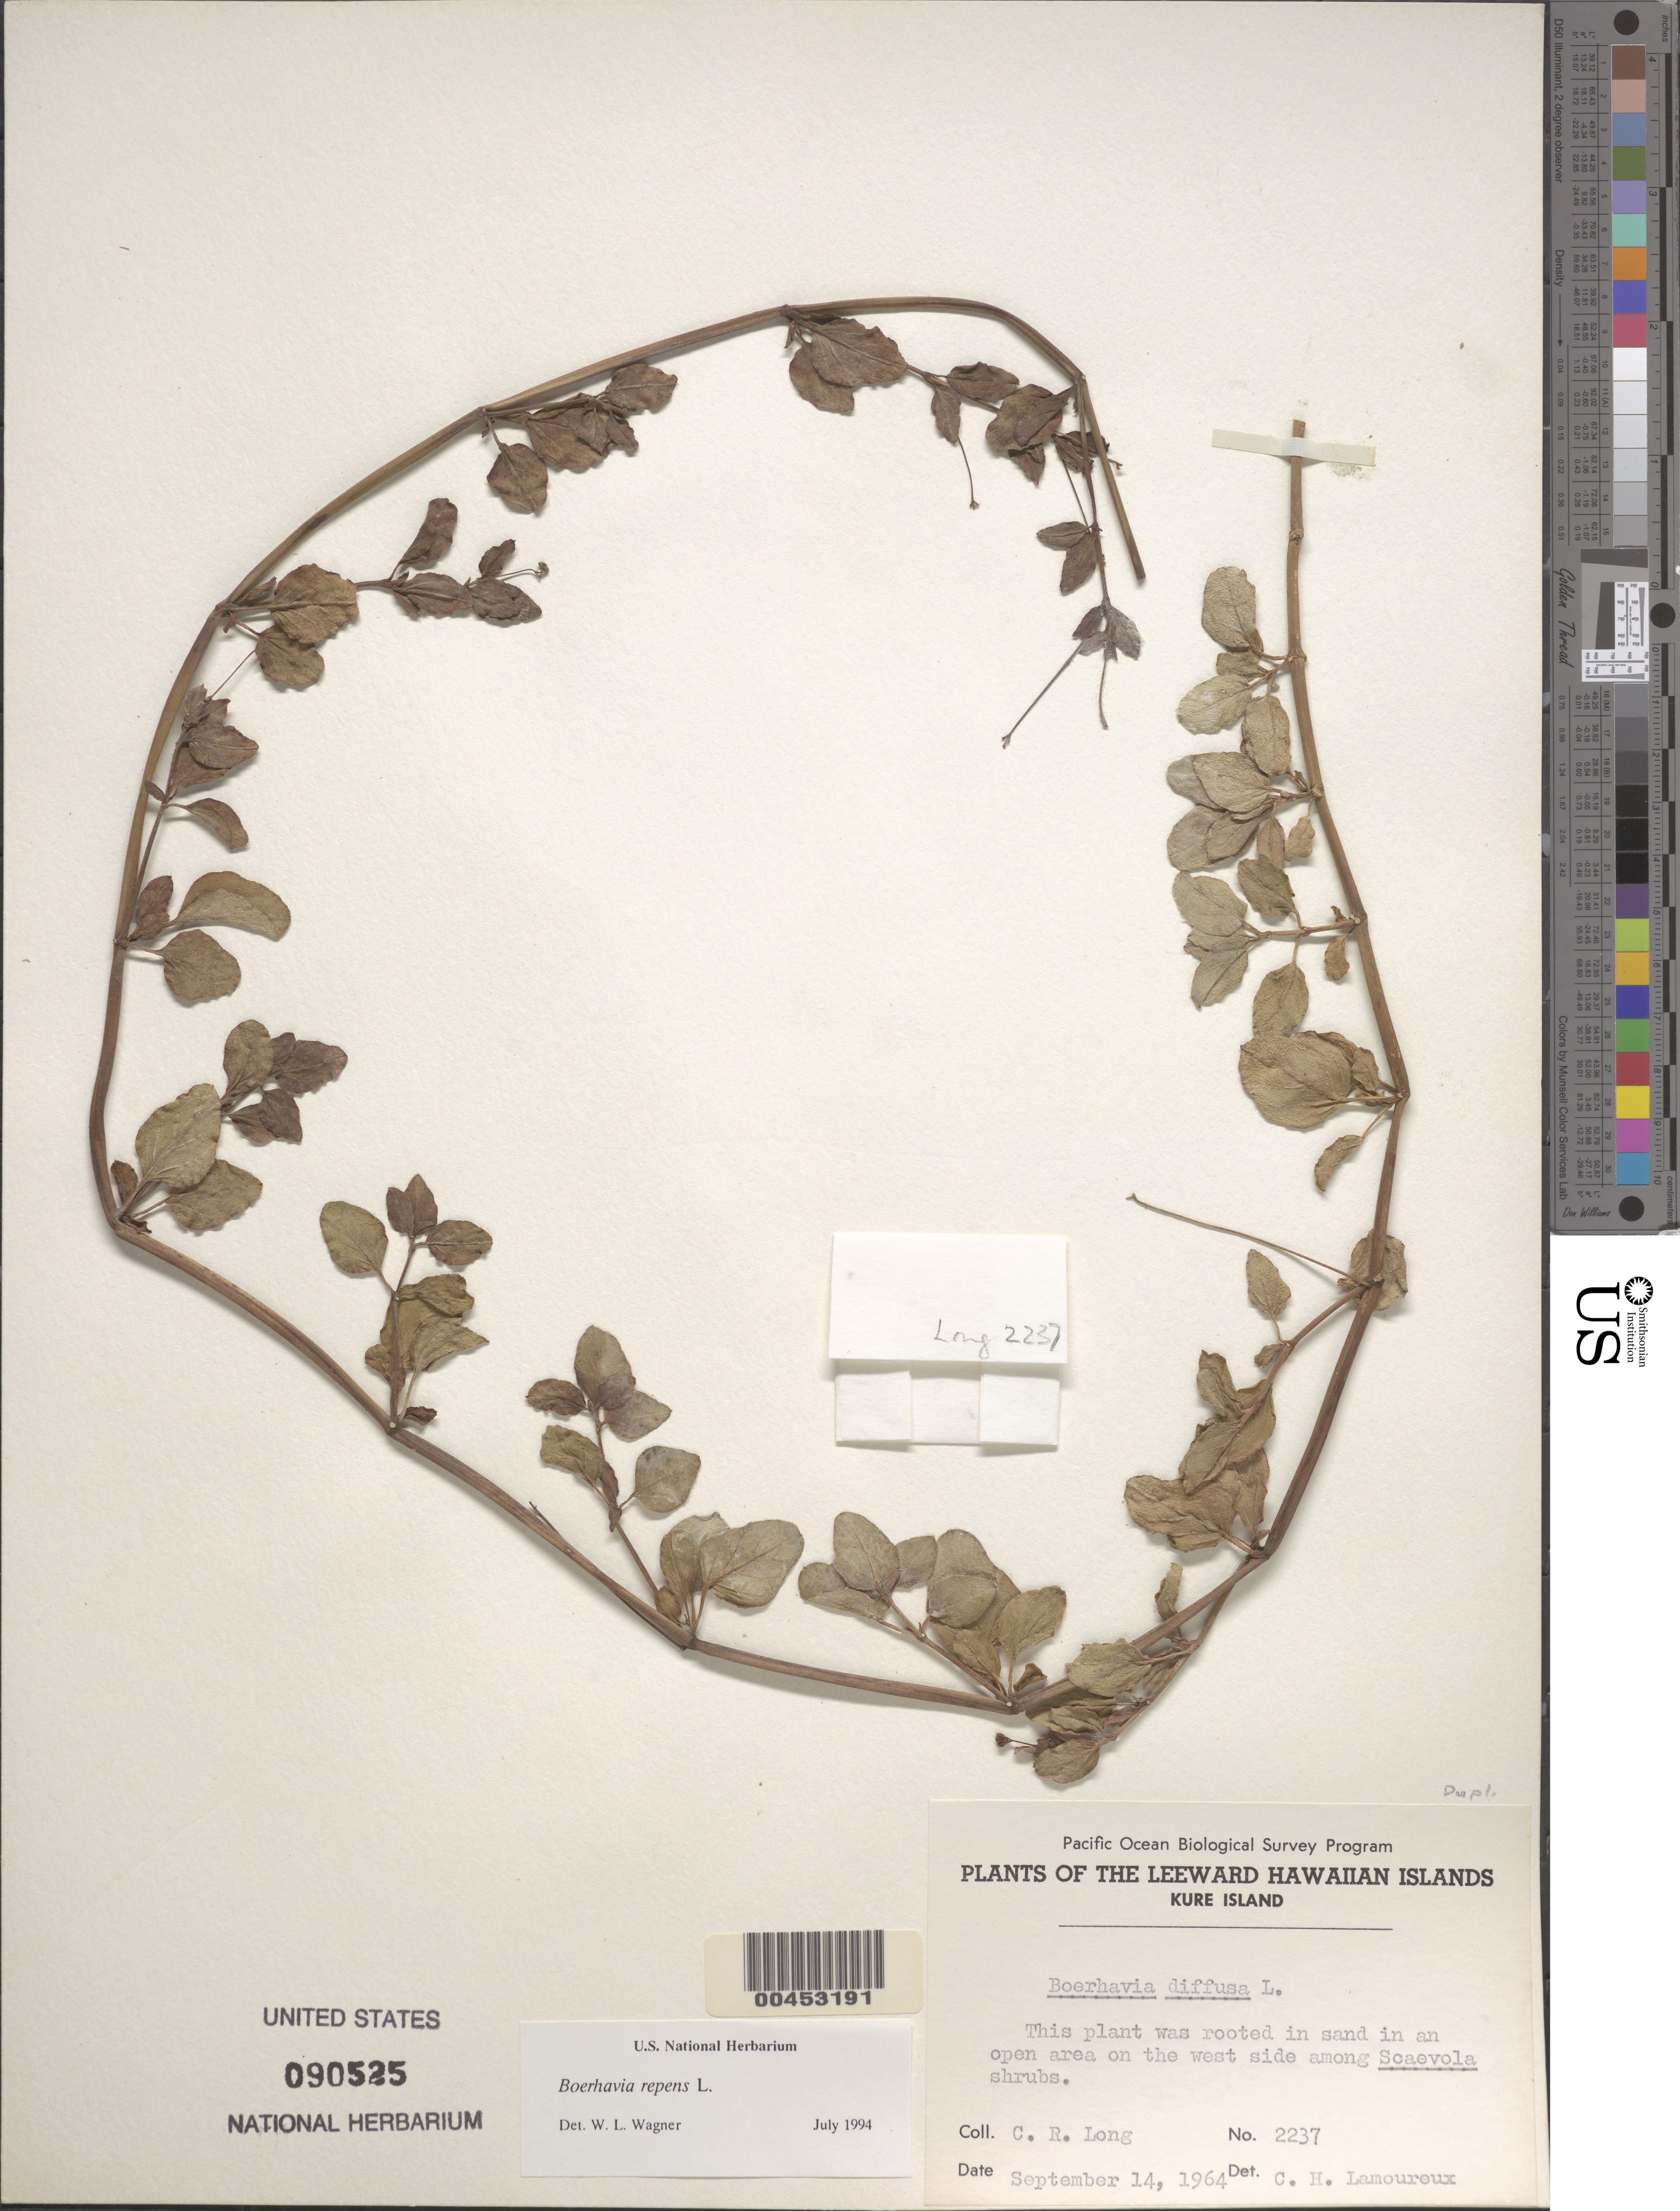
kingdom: Plantae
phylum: Tracheophyta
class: Magnoliopsida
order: Caryophyllales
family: Nyctaginaceae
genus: Boerhavia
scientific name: Boerhavia repens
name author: L.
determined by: Wagner, W. L., (BOT), Smithsonian Institution - National Museum of Natural History (UNITED STATES)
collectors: C. Long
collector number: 2237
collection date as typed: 14 Sep 1964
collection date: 1964-09-14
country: United States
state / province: Hawaii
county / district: Honolulu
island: Kure Atoll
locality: On the W side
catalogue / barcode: US 90525